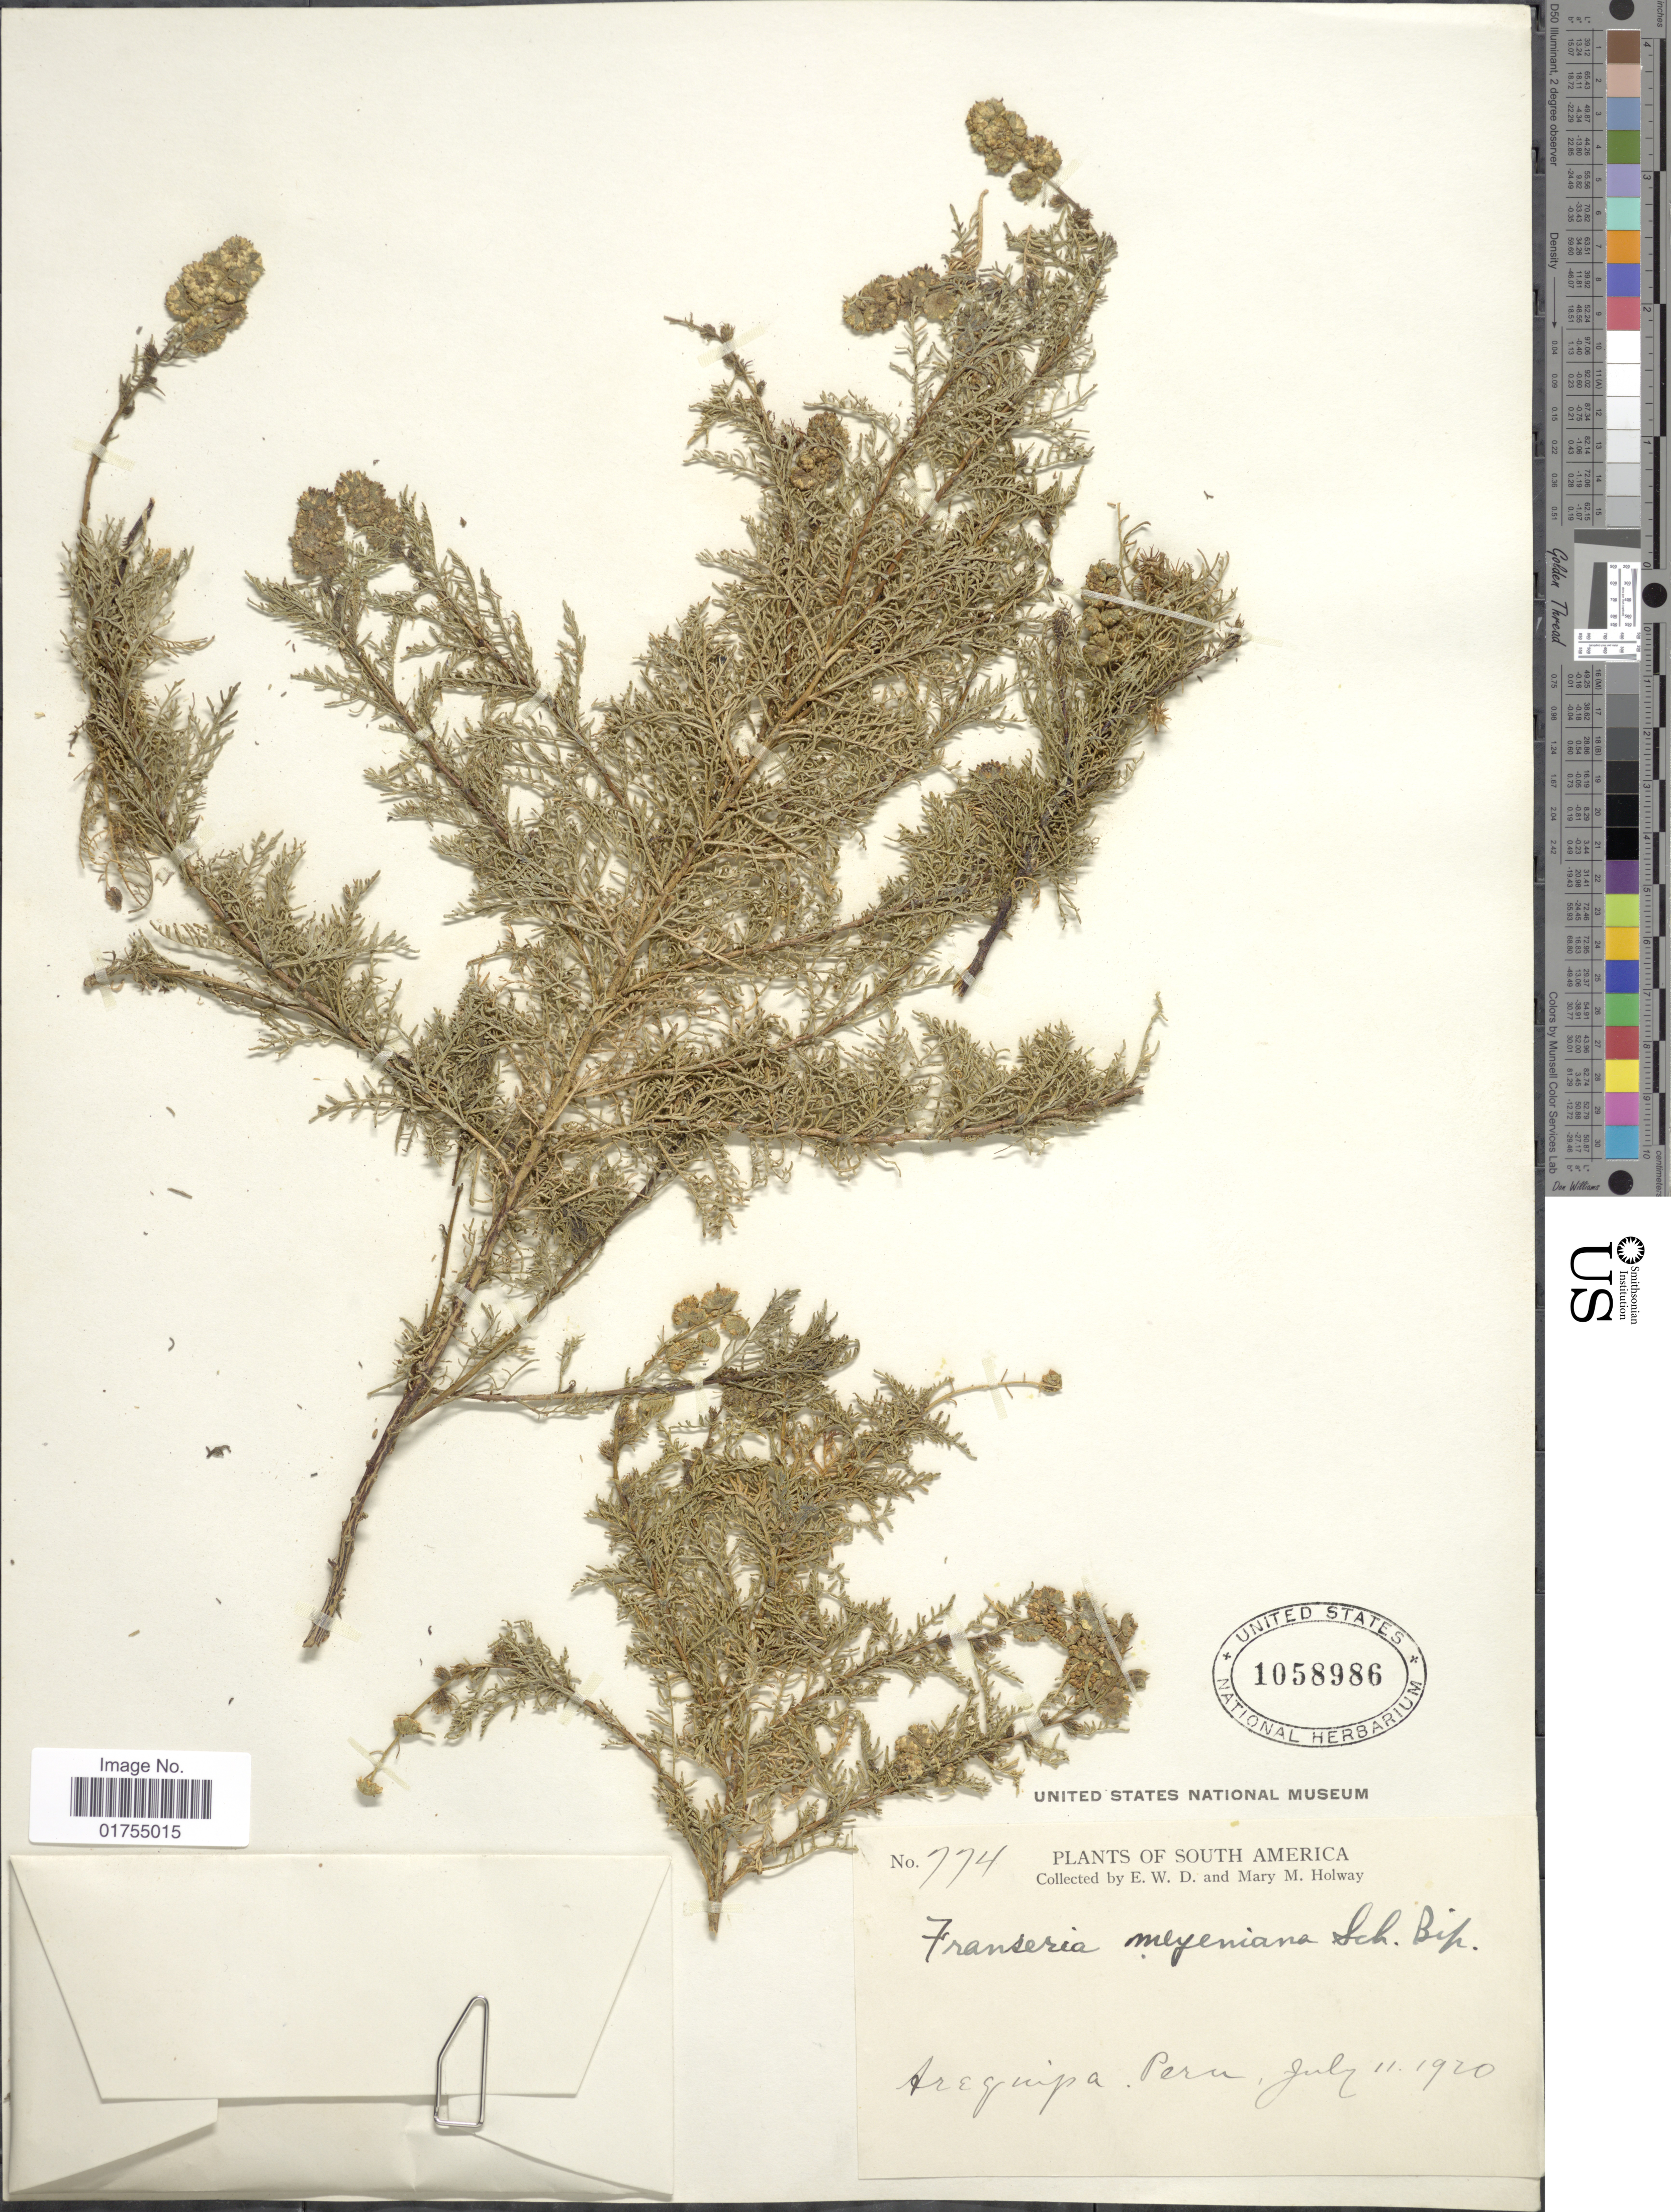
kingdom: Plantae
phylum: Tracheophyta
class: Magnoliopsida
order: Asterales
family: Asteraceae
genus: Franseria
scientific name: Franseria meyeniana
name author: Sch. Bip.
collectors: E. W. D. Holway & M. M. Holway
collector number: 774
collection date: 1920-07-11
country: Peru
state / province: Arequipa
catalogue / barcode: US 1058986